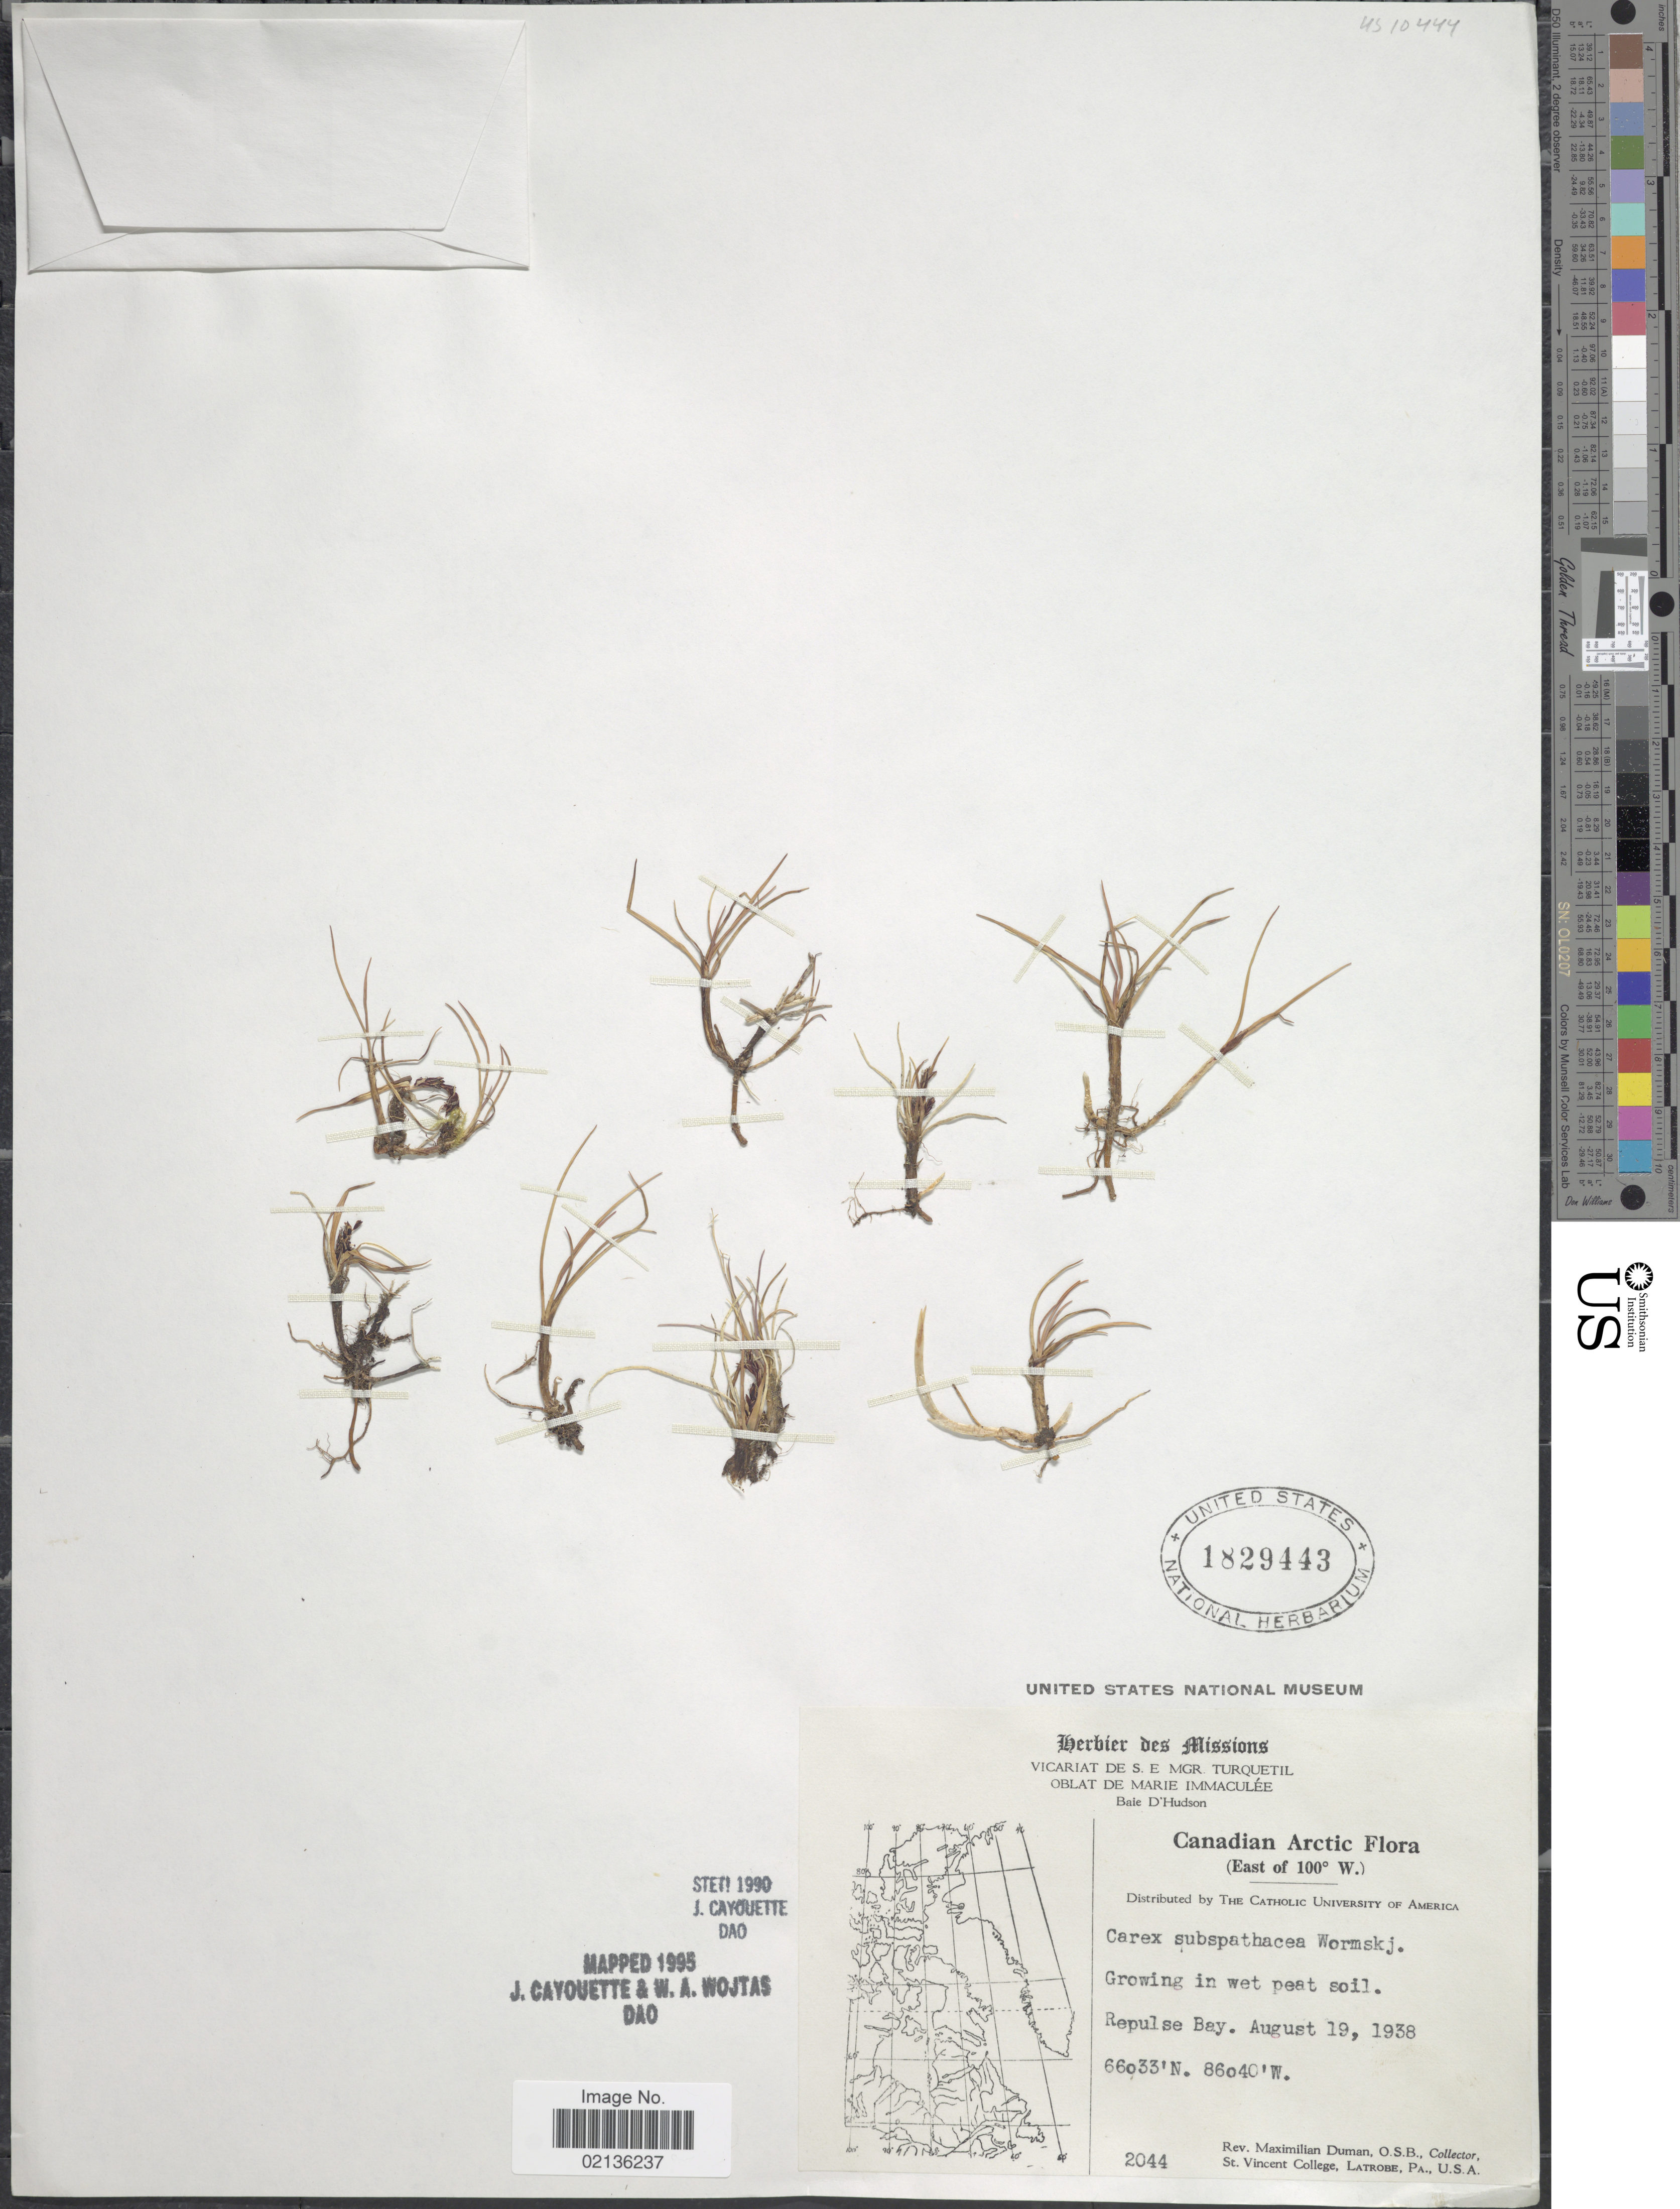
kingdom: Plantae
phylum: Tracheophyta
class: Liliopsida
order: Poales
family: Cyperaceae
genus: Carex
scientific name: Carex subspathacea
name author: Wormsk. ex Hornem.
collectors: M. Duman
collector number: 2044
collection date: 1938-08-19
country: Canada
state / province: Nunavut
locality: Canadian Arctic, (East of 100° W.) Repulse Bay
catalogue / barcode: US 1829443